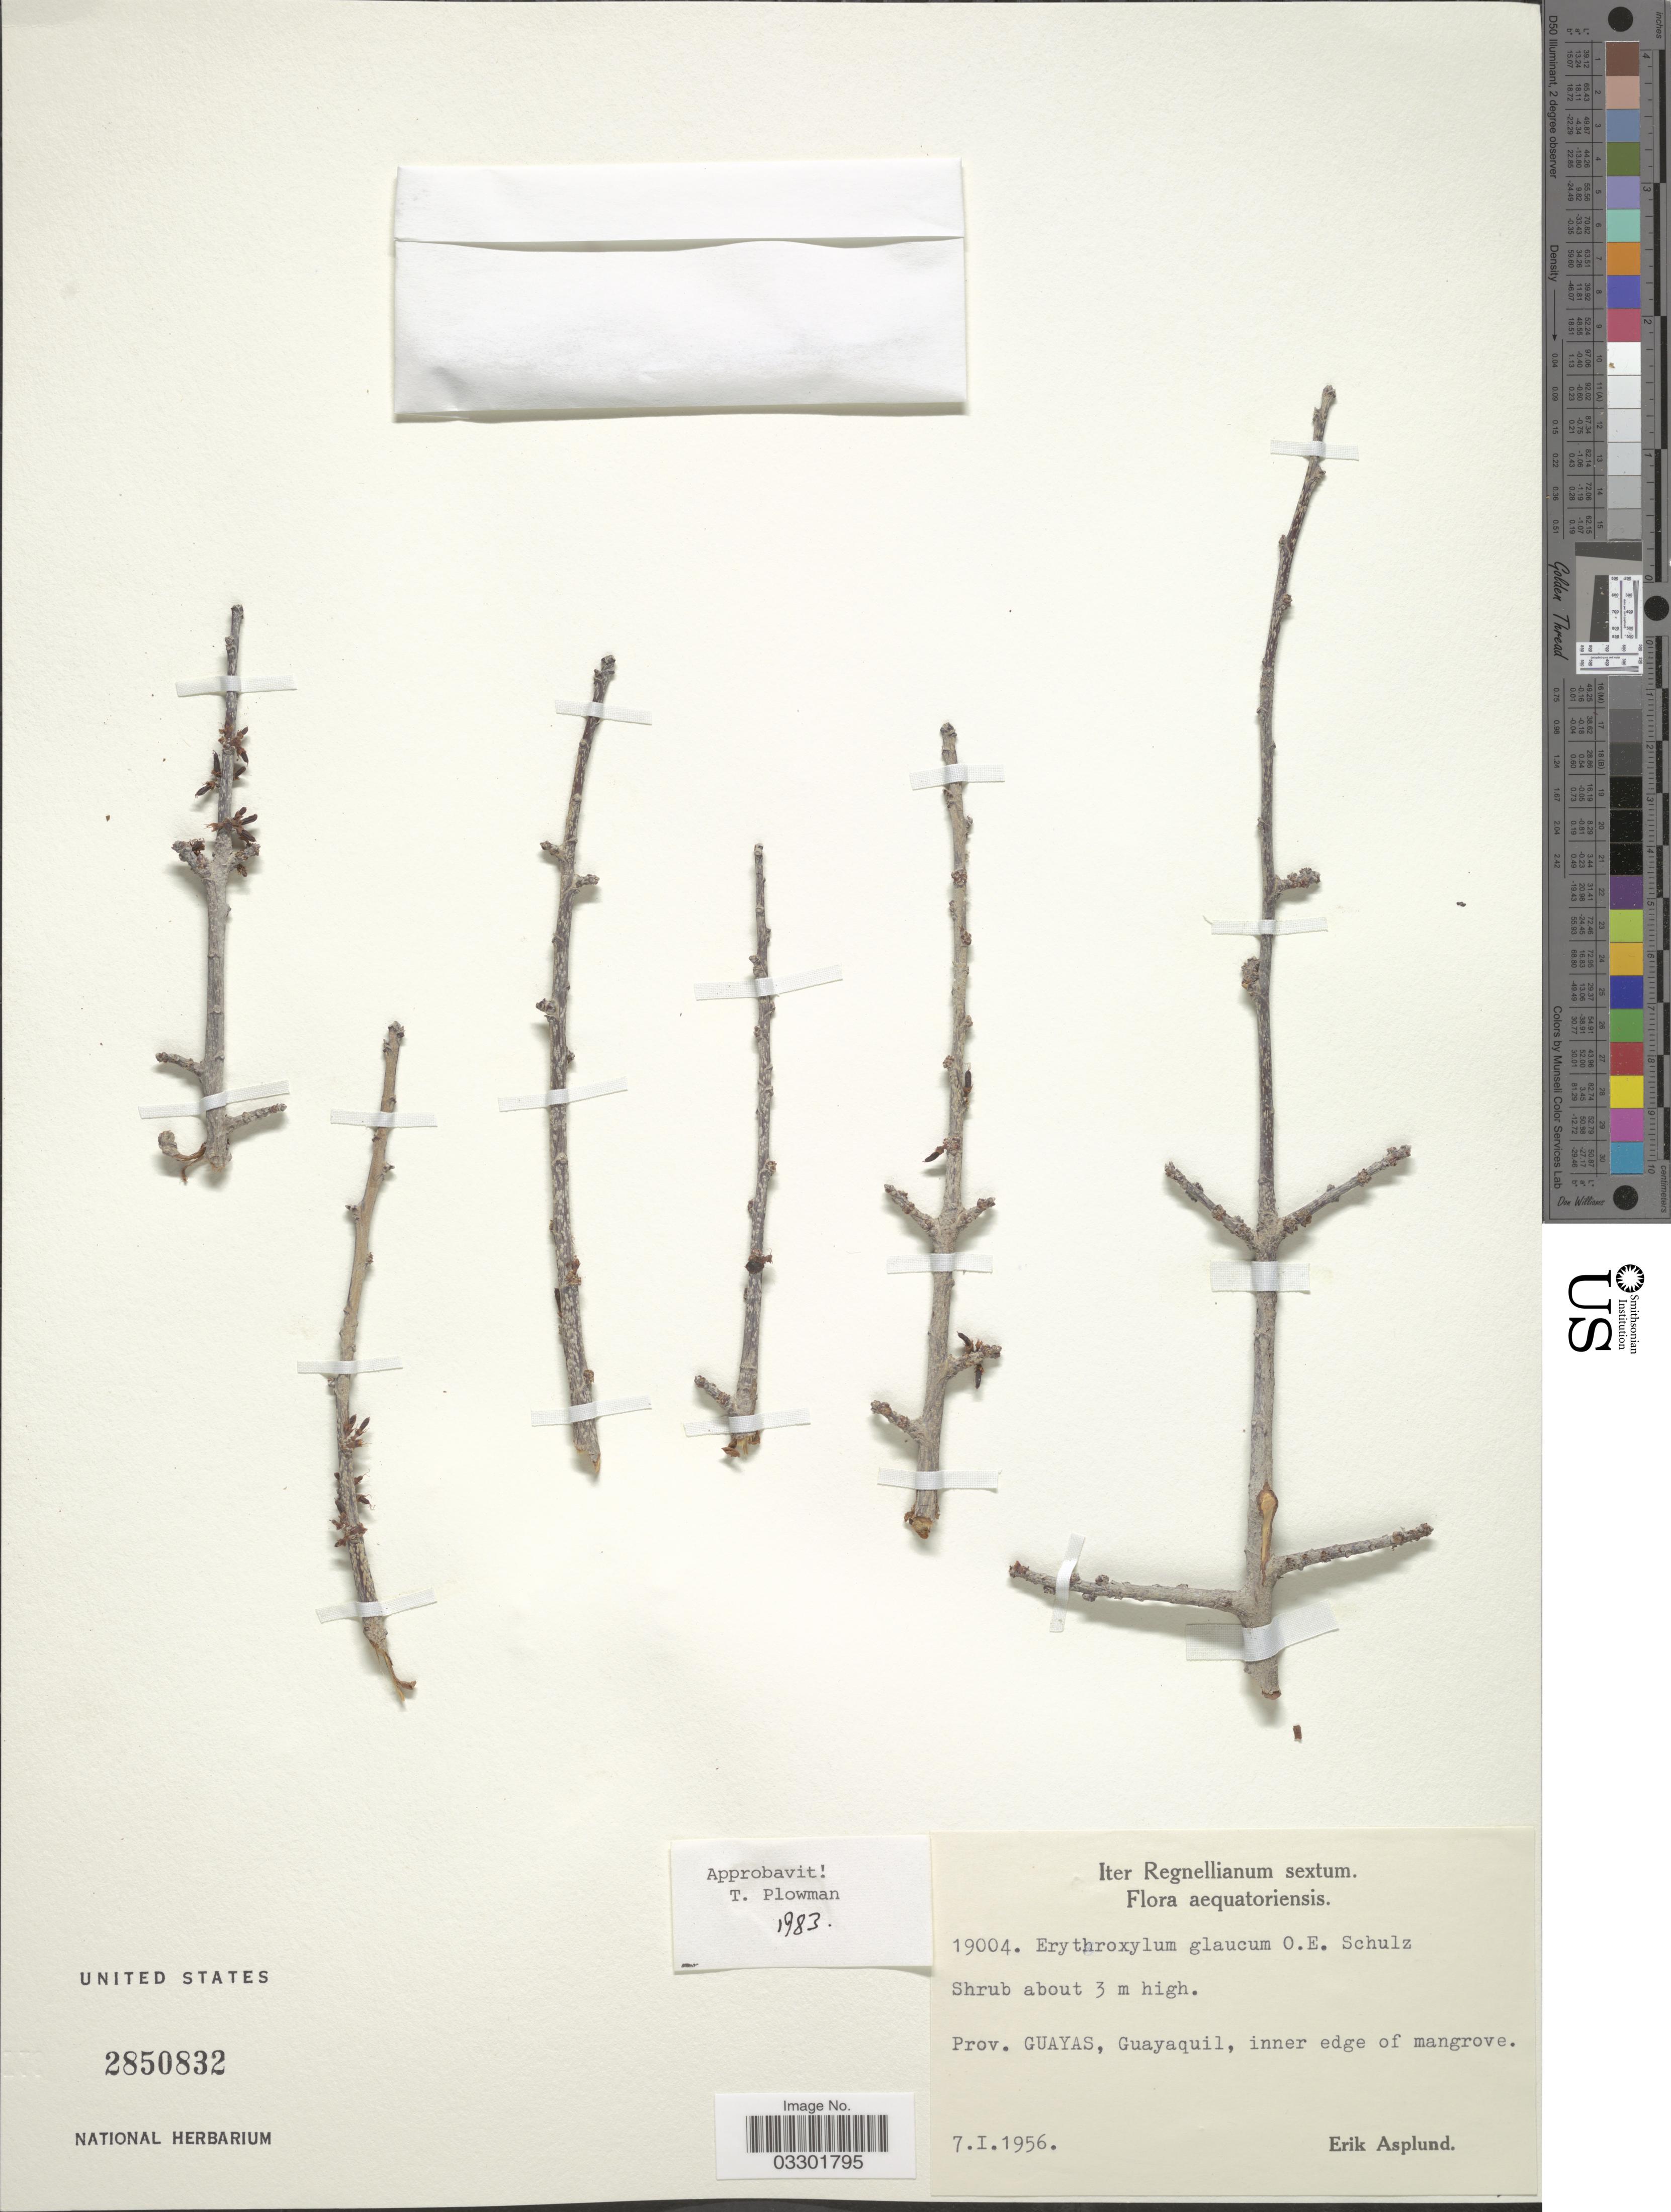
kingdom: Plantae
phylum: Tracheophyta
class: Magnoliopsida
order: Malpighiales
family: Erythroxylaceae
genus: Erythroxylum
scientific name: Erythroxylum glaucum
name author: O.E. Schulz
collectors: E. Asplund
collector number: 19004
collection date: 1956-01-07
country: Ecuador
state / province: Guayas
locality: Guayaquil, inner edge of mangrove.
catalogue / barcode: US 2850832